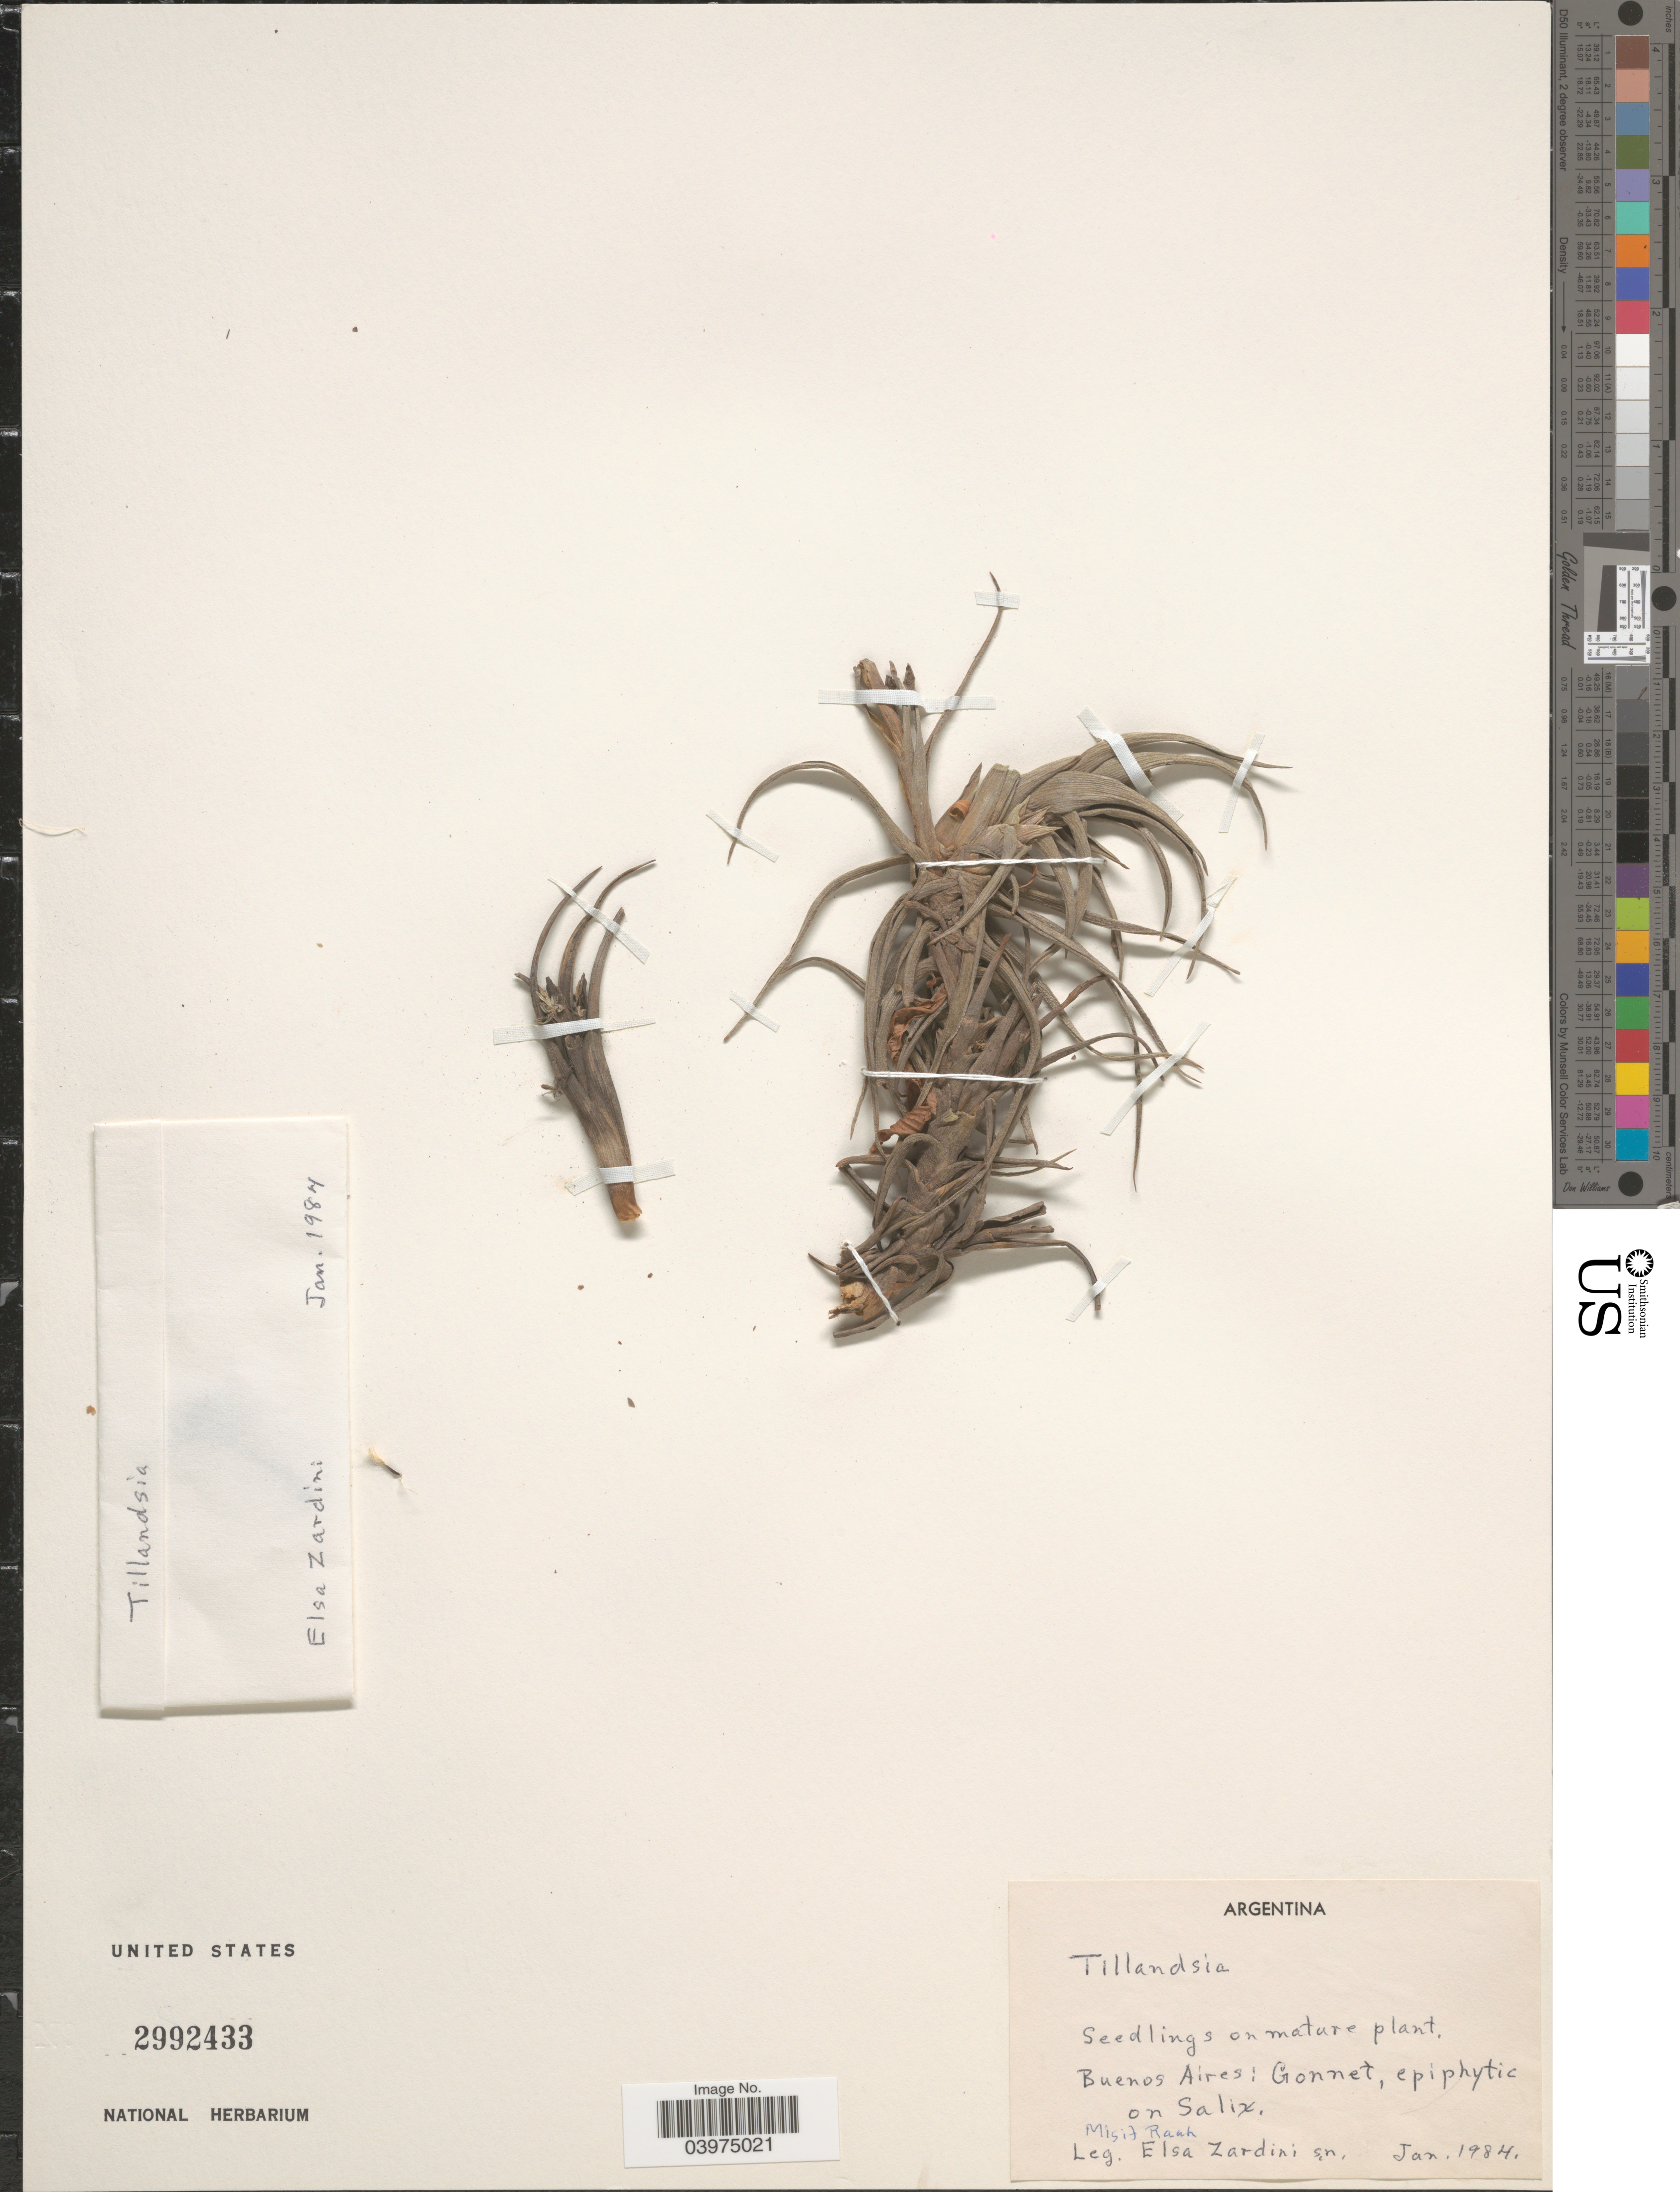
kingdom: Plantae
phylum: Tracheophyta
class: Liliopsida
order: Poales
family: Bromeliaceae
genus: Tillandsia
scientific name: Tillandsia sp.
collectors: E. M. Zardini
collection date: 1984-01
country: Argentina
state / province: Buenos Aires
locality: Gonnet, epiphytic on Salix. Misit Ranch.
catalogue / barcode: US 2992433